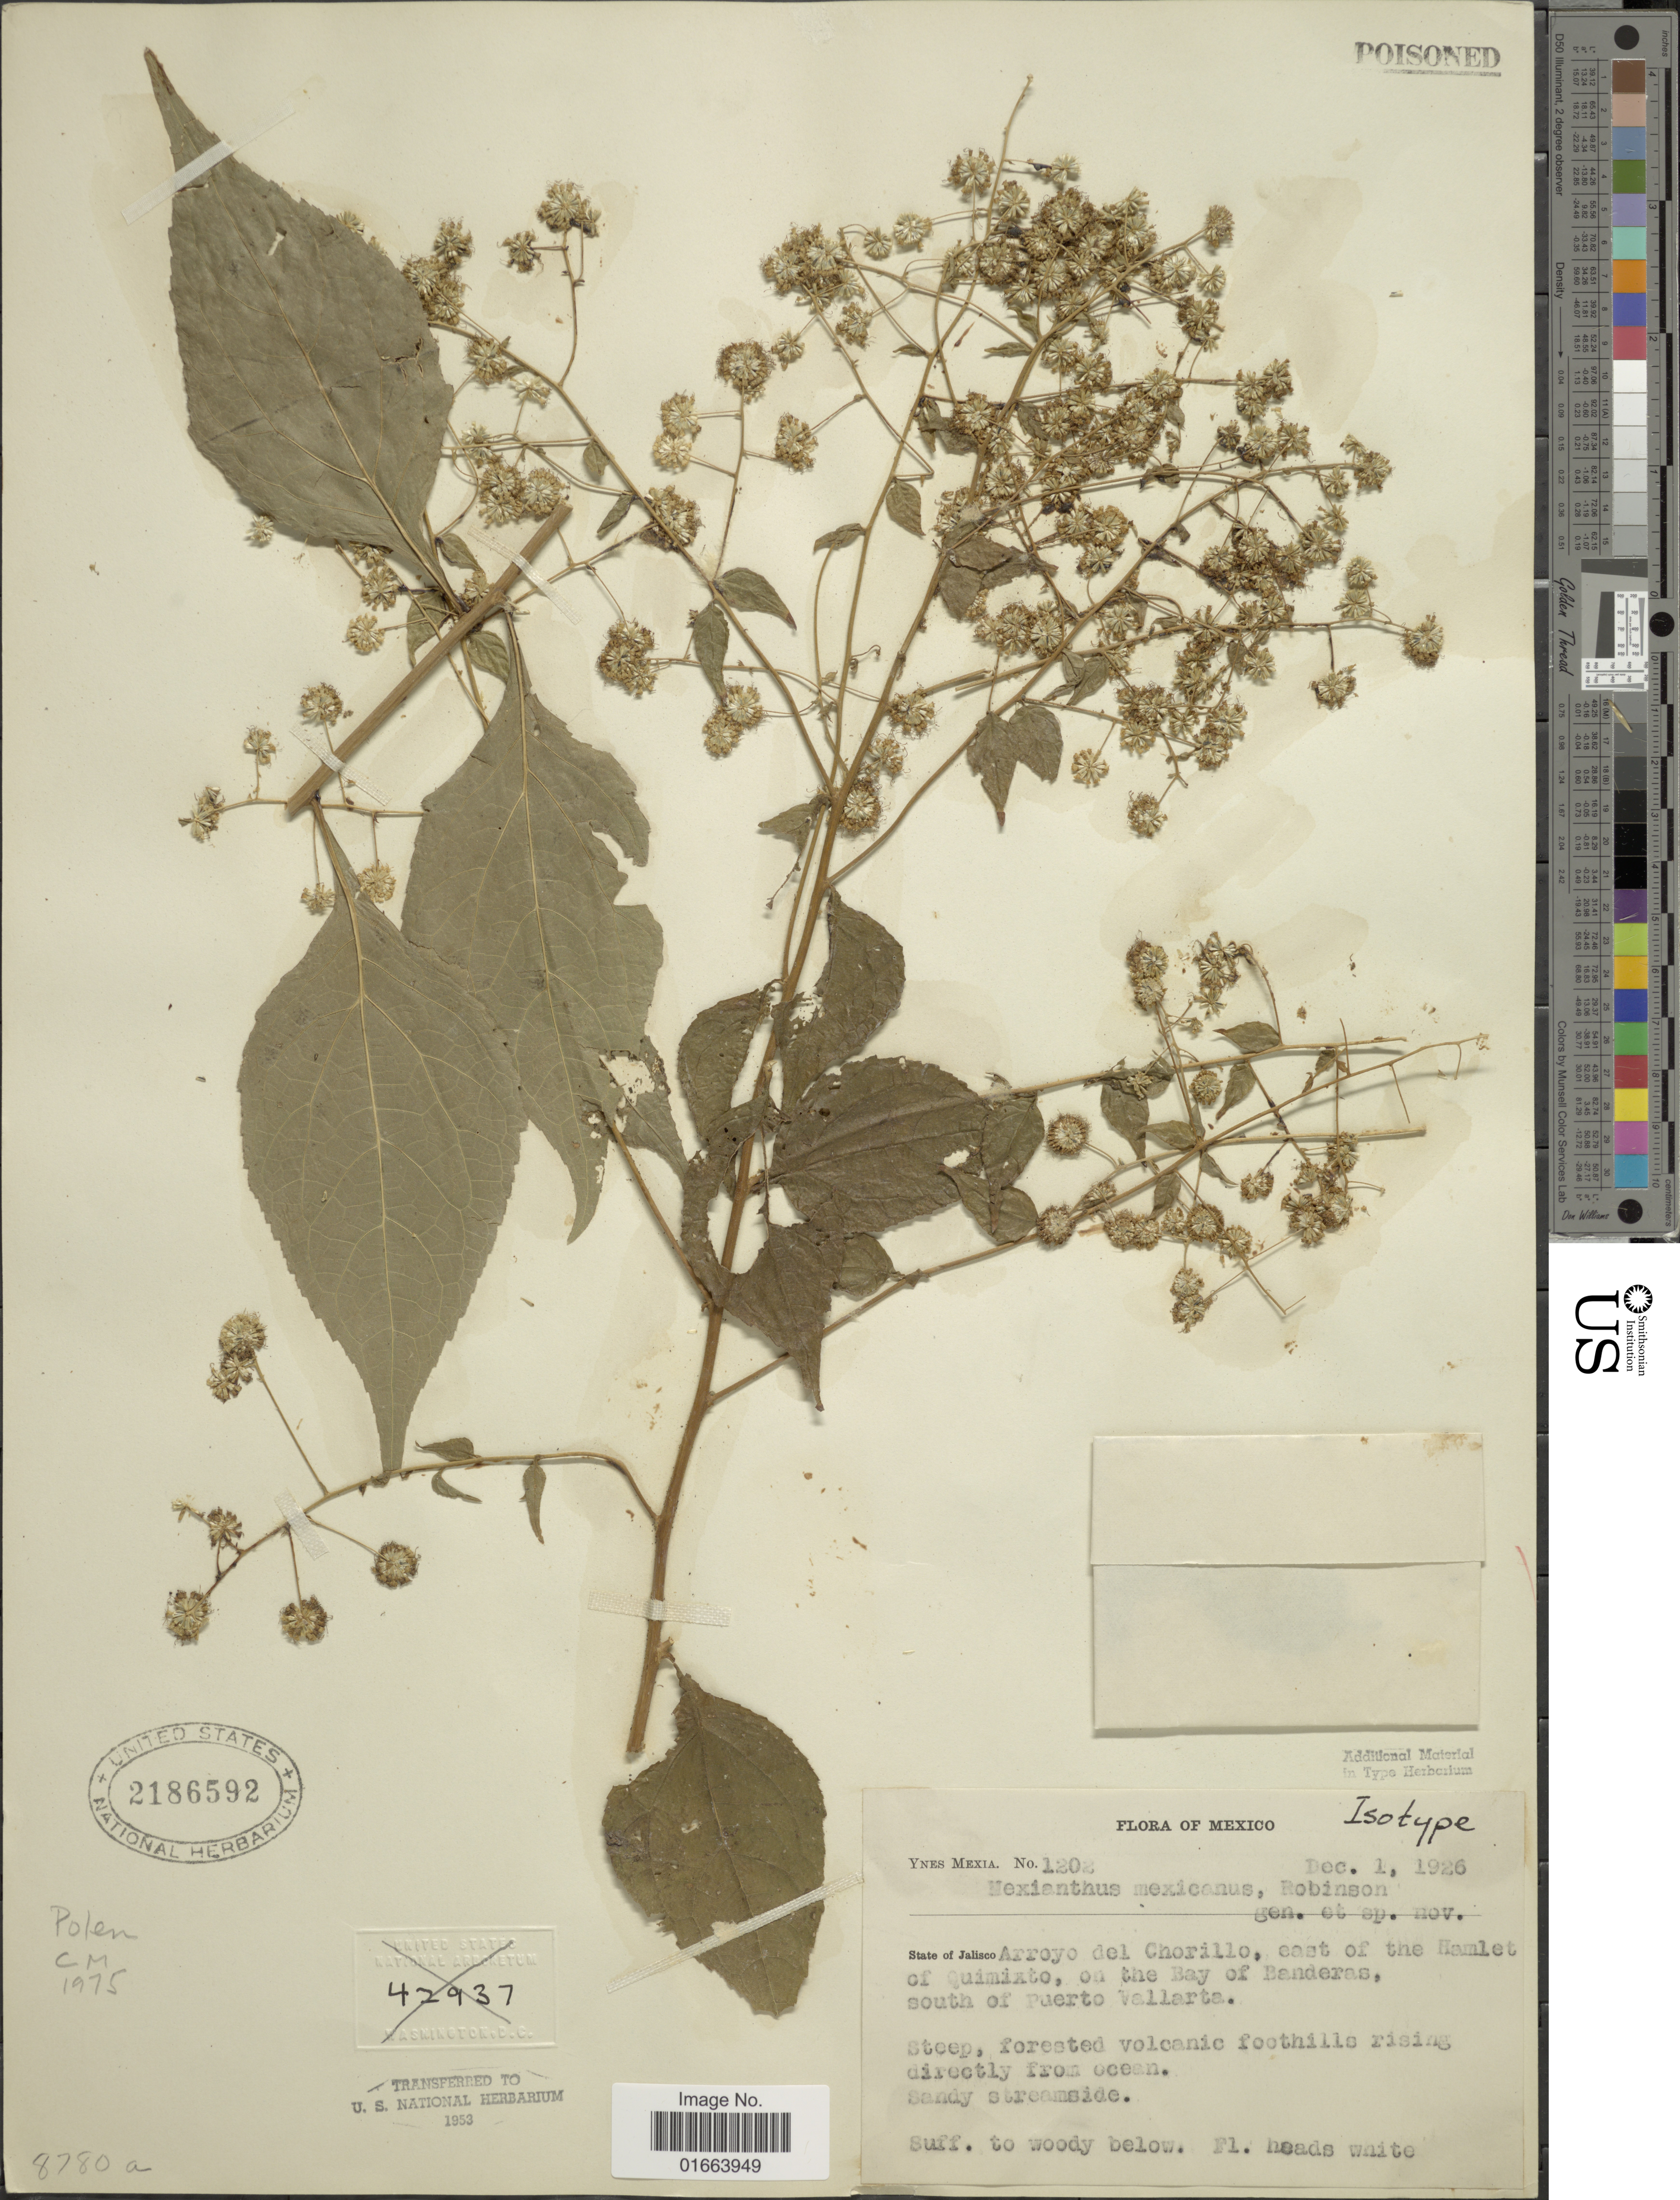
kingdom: Plantae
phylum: Tracheophyta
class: Magnoliopsida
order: Asterales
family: Asteraceae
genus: Mexianthus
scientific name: Mexianthus mexicanus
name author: B.L. Rob.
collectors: Y. Mexia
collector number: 1202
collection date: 1926-12-01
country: Mexico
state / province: Jalisco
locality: Arroyo del Chorillo, east of the Hamlet of Quimixto, on the Bay of Banderas, south of Puerto Vallarta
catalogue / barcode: US 2186592